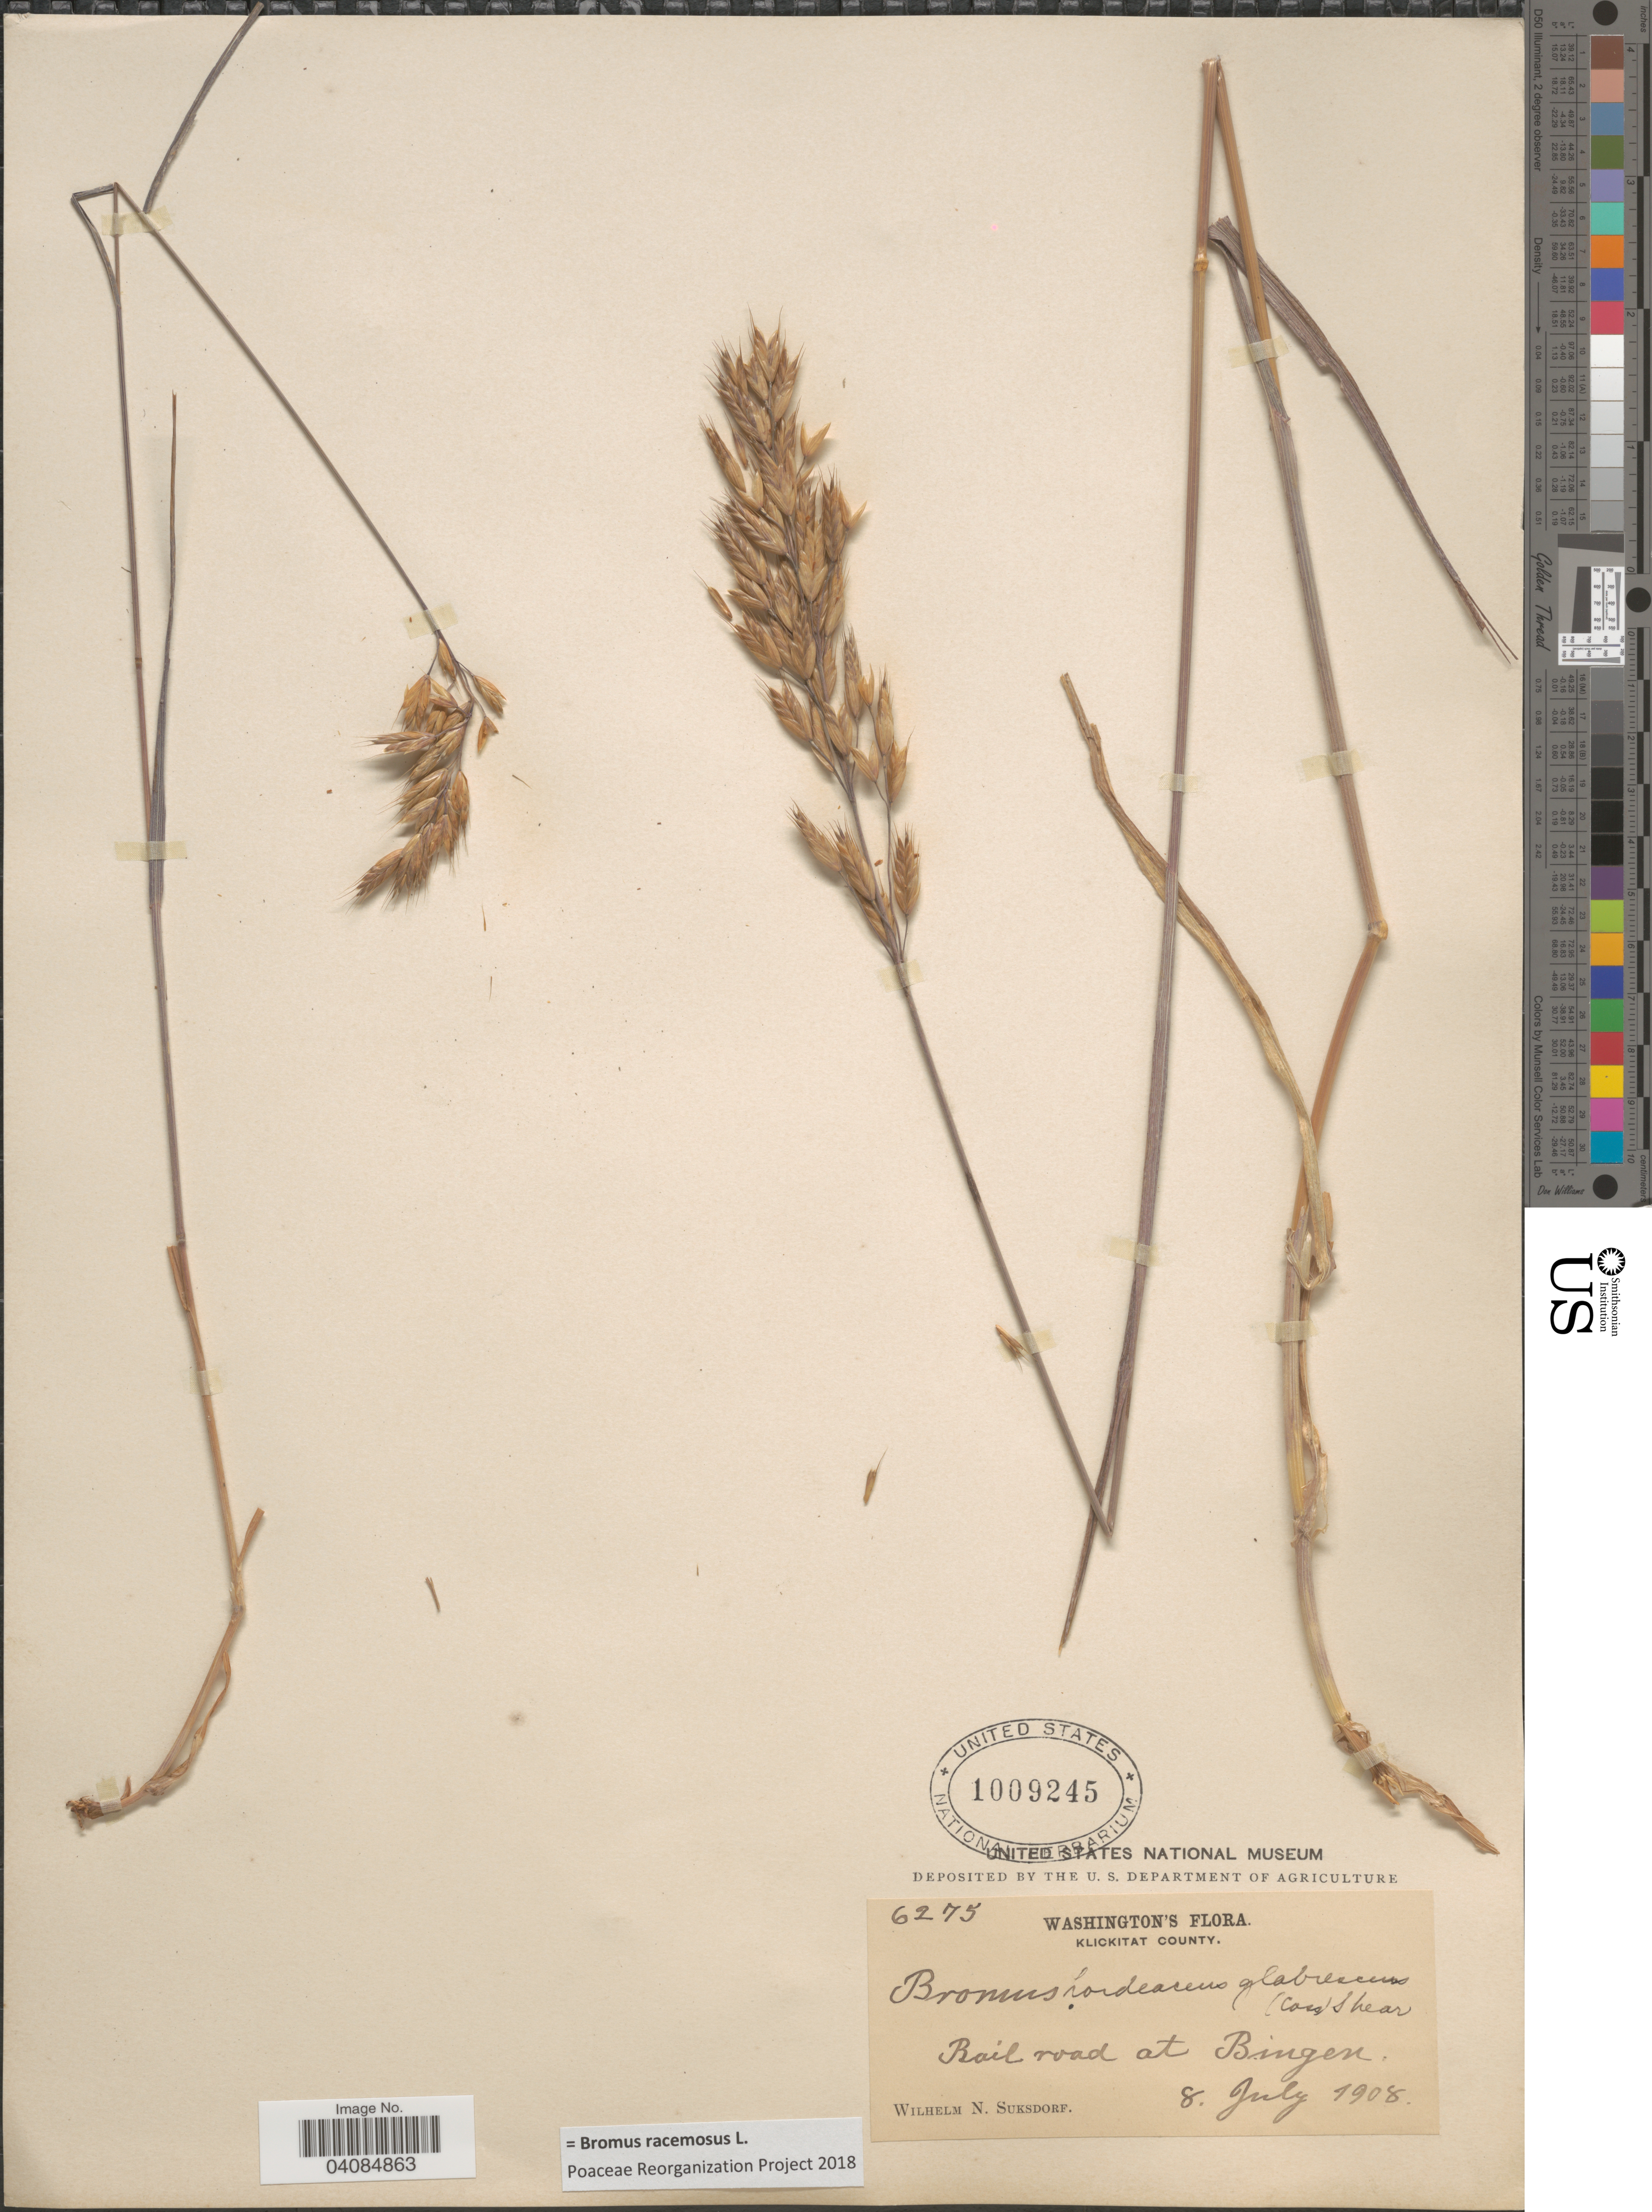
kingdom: Plantae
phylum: Tracheophyta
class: Liliopsida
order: Poales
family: Poaceae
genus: Bromus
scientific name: Bromus racemosus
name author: L.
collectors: W. N. Suksdorf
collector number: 6275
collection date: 1908-07-08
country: United States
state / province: Washington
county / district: Klickitat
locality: Klickitat County. Rail road at Bingen.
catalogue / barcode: US 1009245